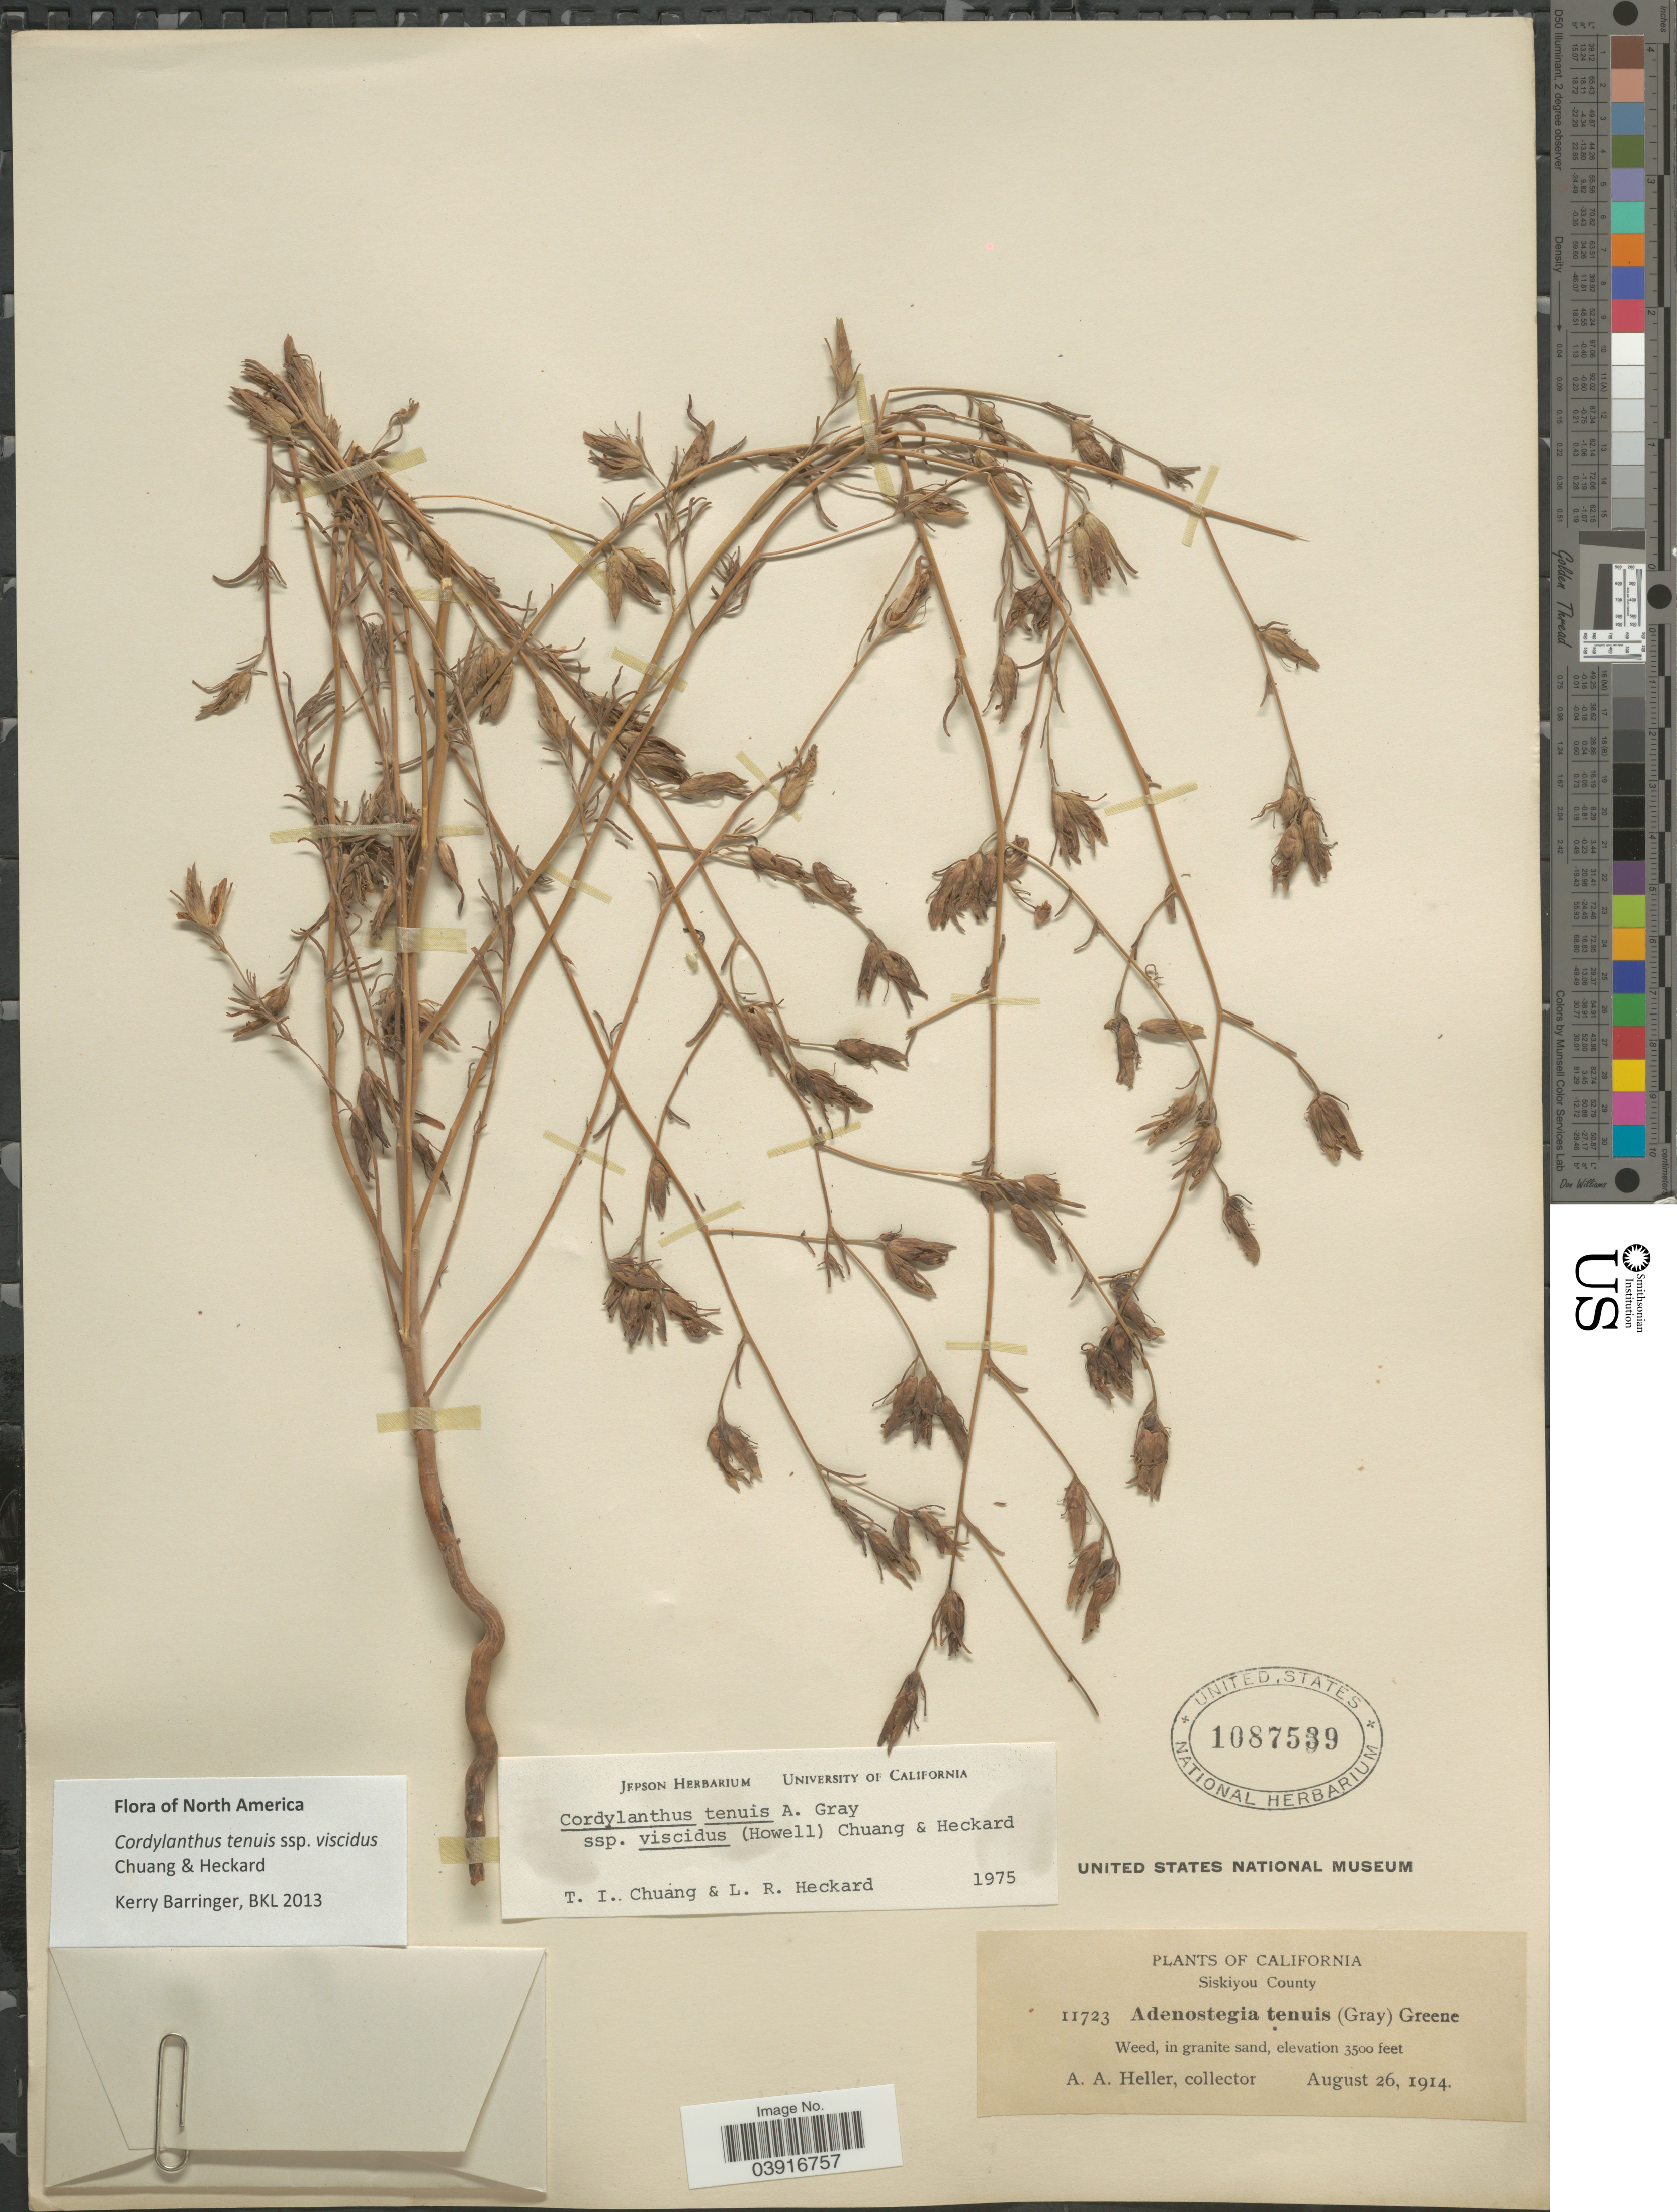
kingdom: Plantae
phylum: Tracheophyta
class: Magnoliopsida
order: Lamiales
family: Orobanchaceae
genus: Cordylanthus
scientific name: Cordylanthus tenuis subsp. viscidus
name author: (Howell) T.I. Chuang & Heckard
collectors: A. A. Heller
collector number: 11723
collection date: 1914-08-26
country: United States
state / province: California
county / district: Siskiyou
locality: Siskiyou County.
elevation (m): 1067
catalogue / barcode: US 1087539